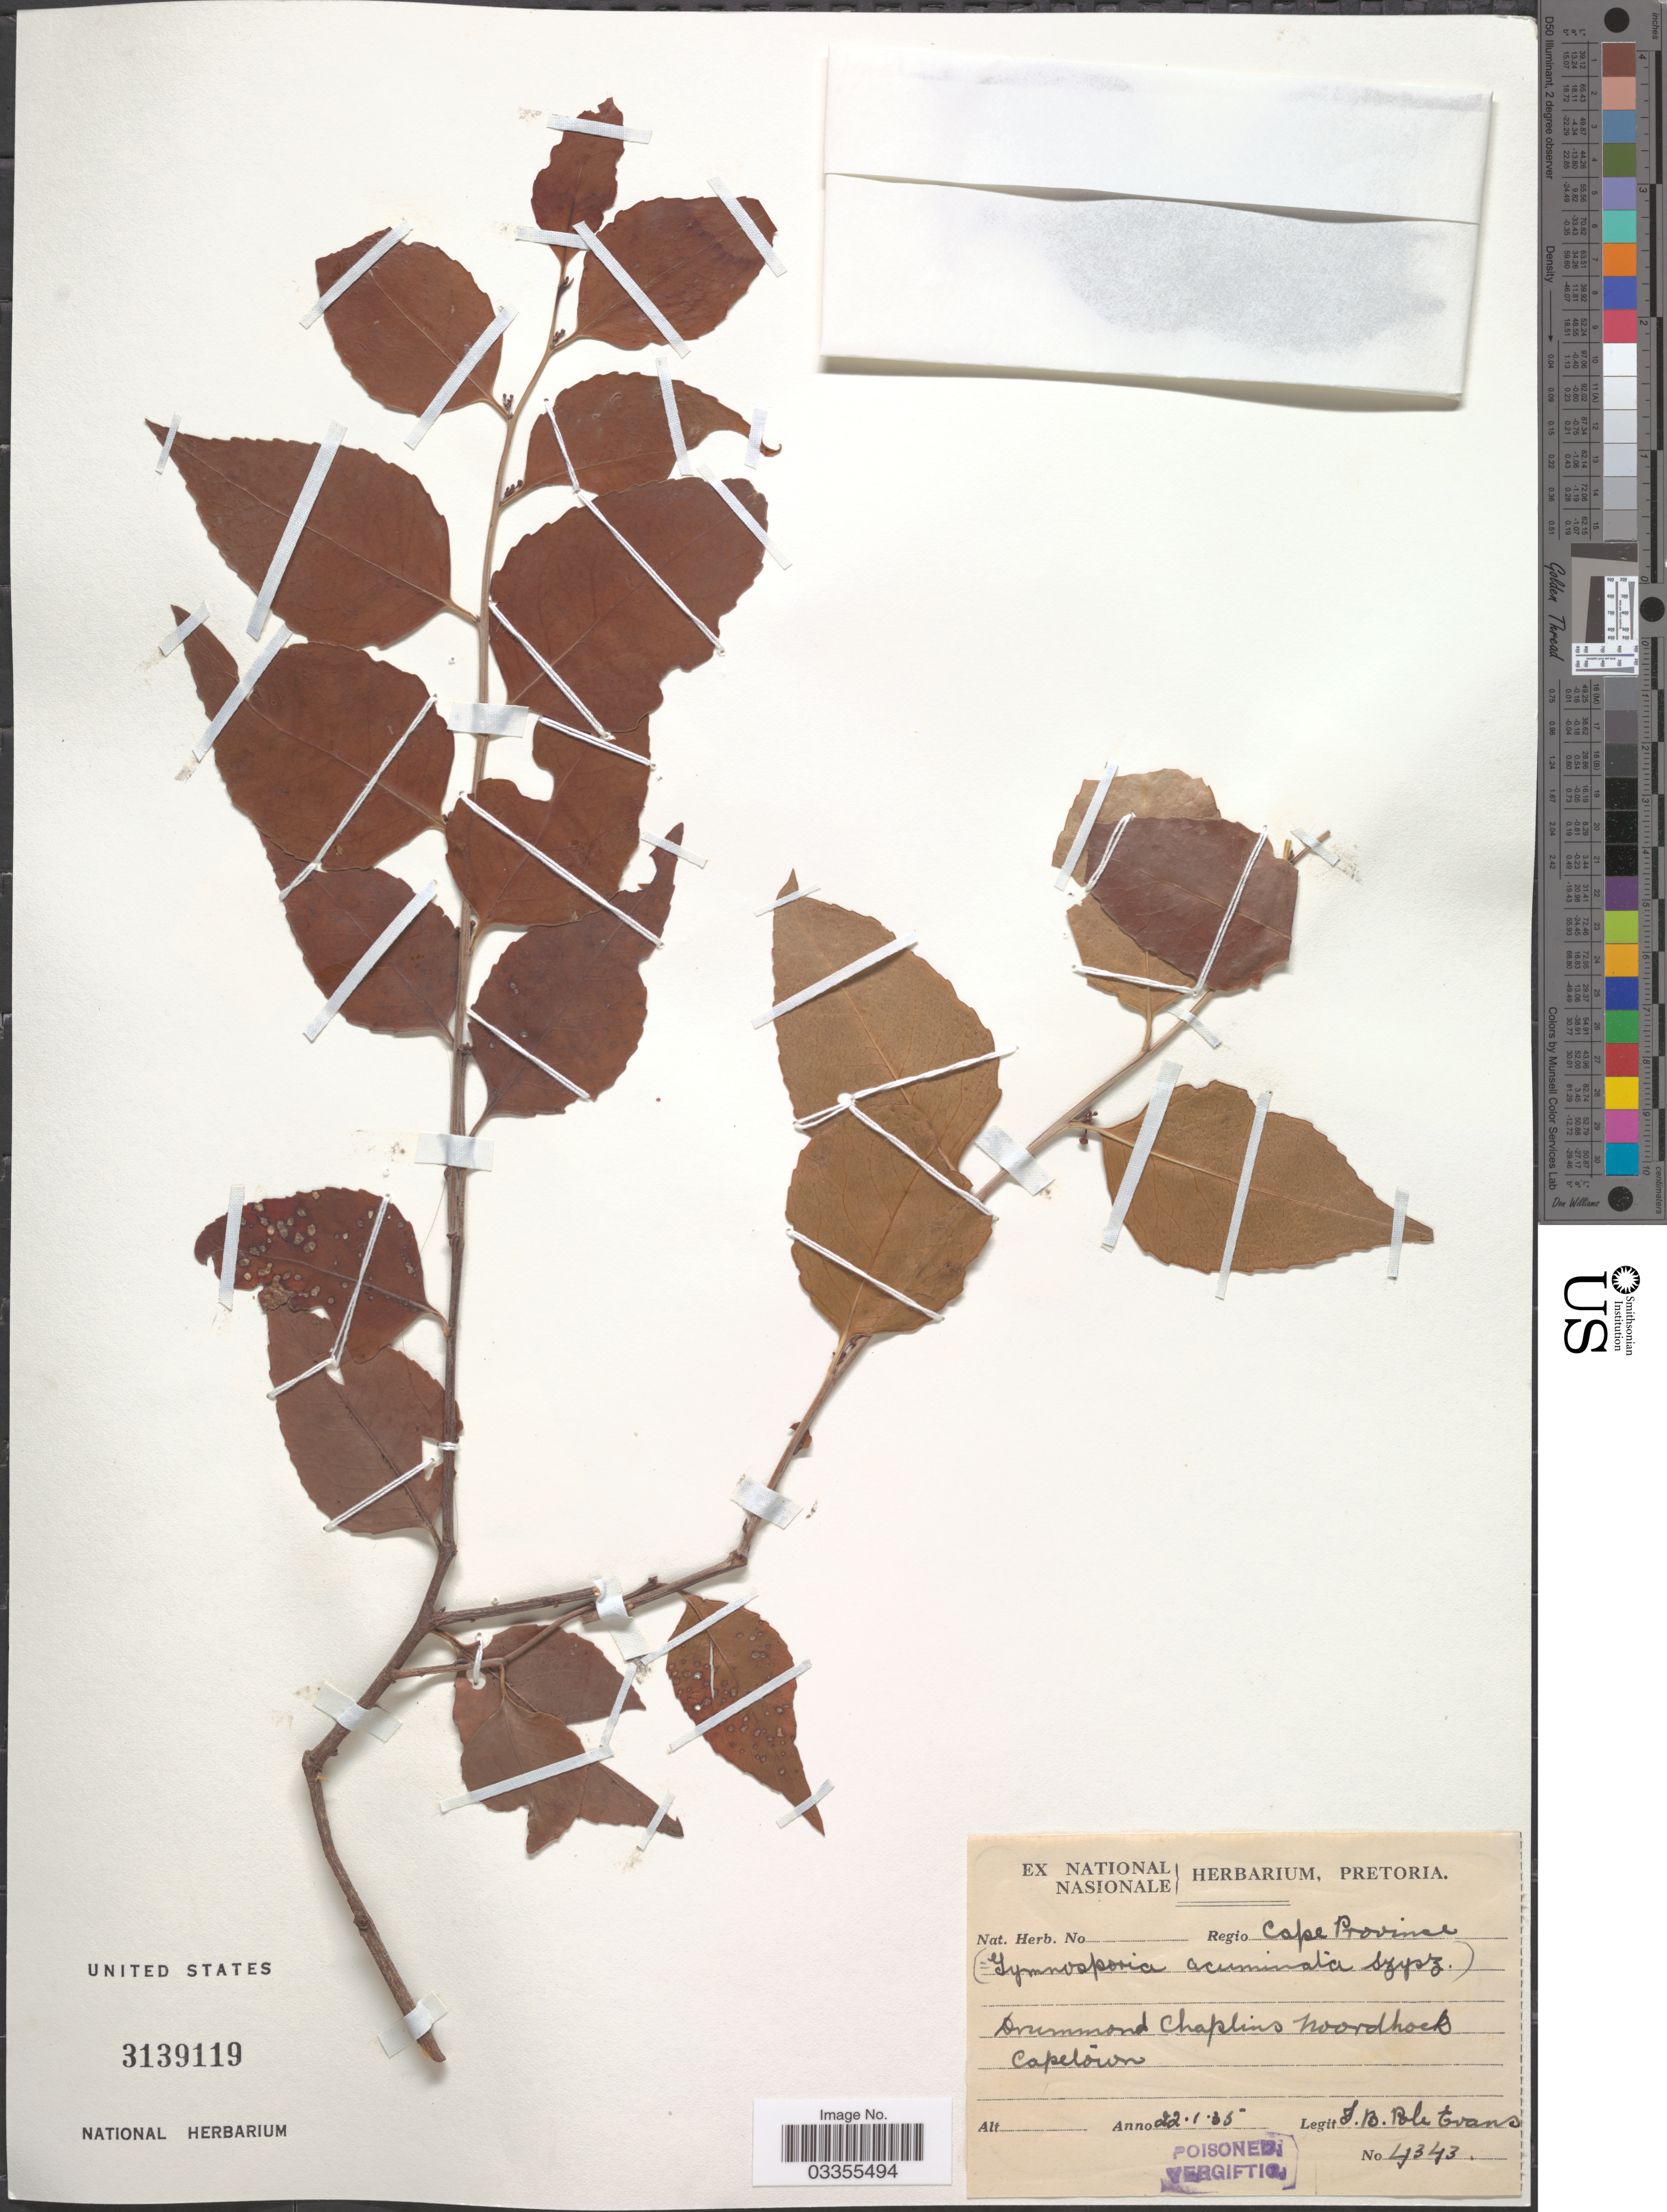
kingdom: Plantae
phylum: Tracheophyta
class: Magnoliopsida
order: Celastrales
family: Celastraceae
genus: Gymnosporia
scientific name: Gymnosporia acuminata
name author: Hook. f. ex M.A. Lawson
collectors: I. B. Pole-Evans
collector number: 4343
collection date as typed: Transcribed d/m/y: 22/1/35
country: South Africa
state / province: Western Cape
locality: Regio Cape Province. Drummond Chapkins Noordhoek. Capetown.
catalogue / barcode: US 3139119